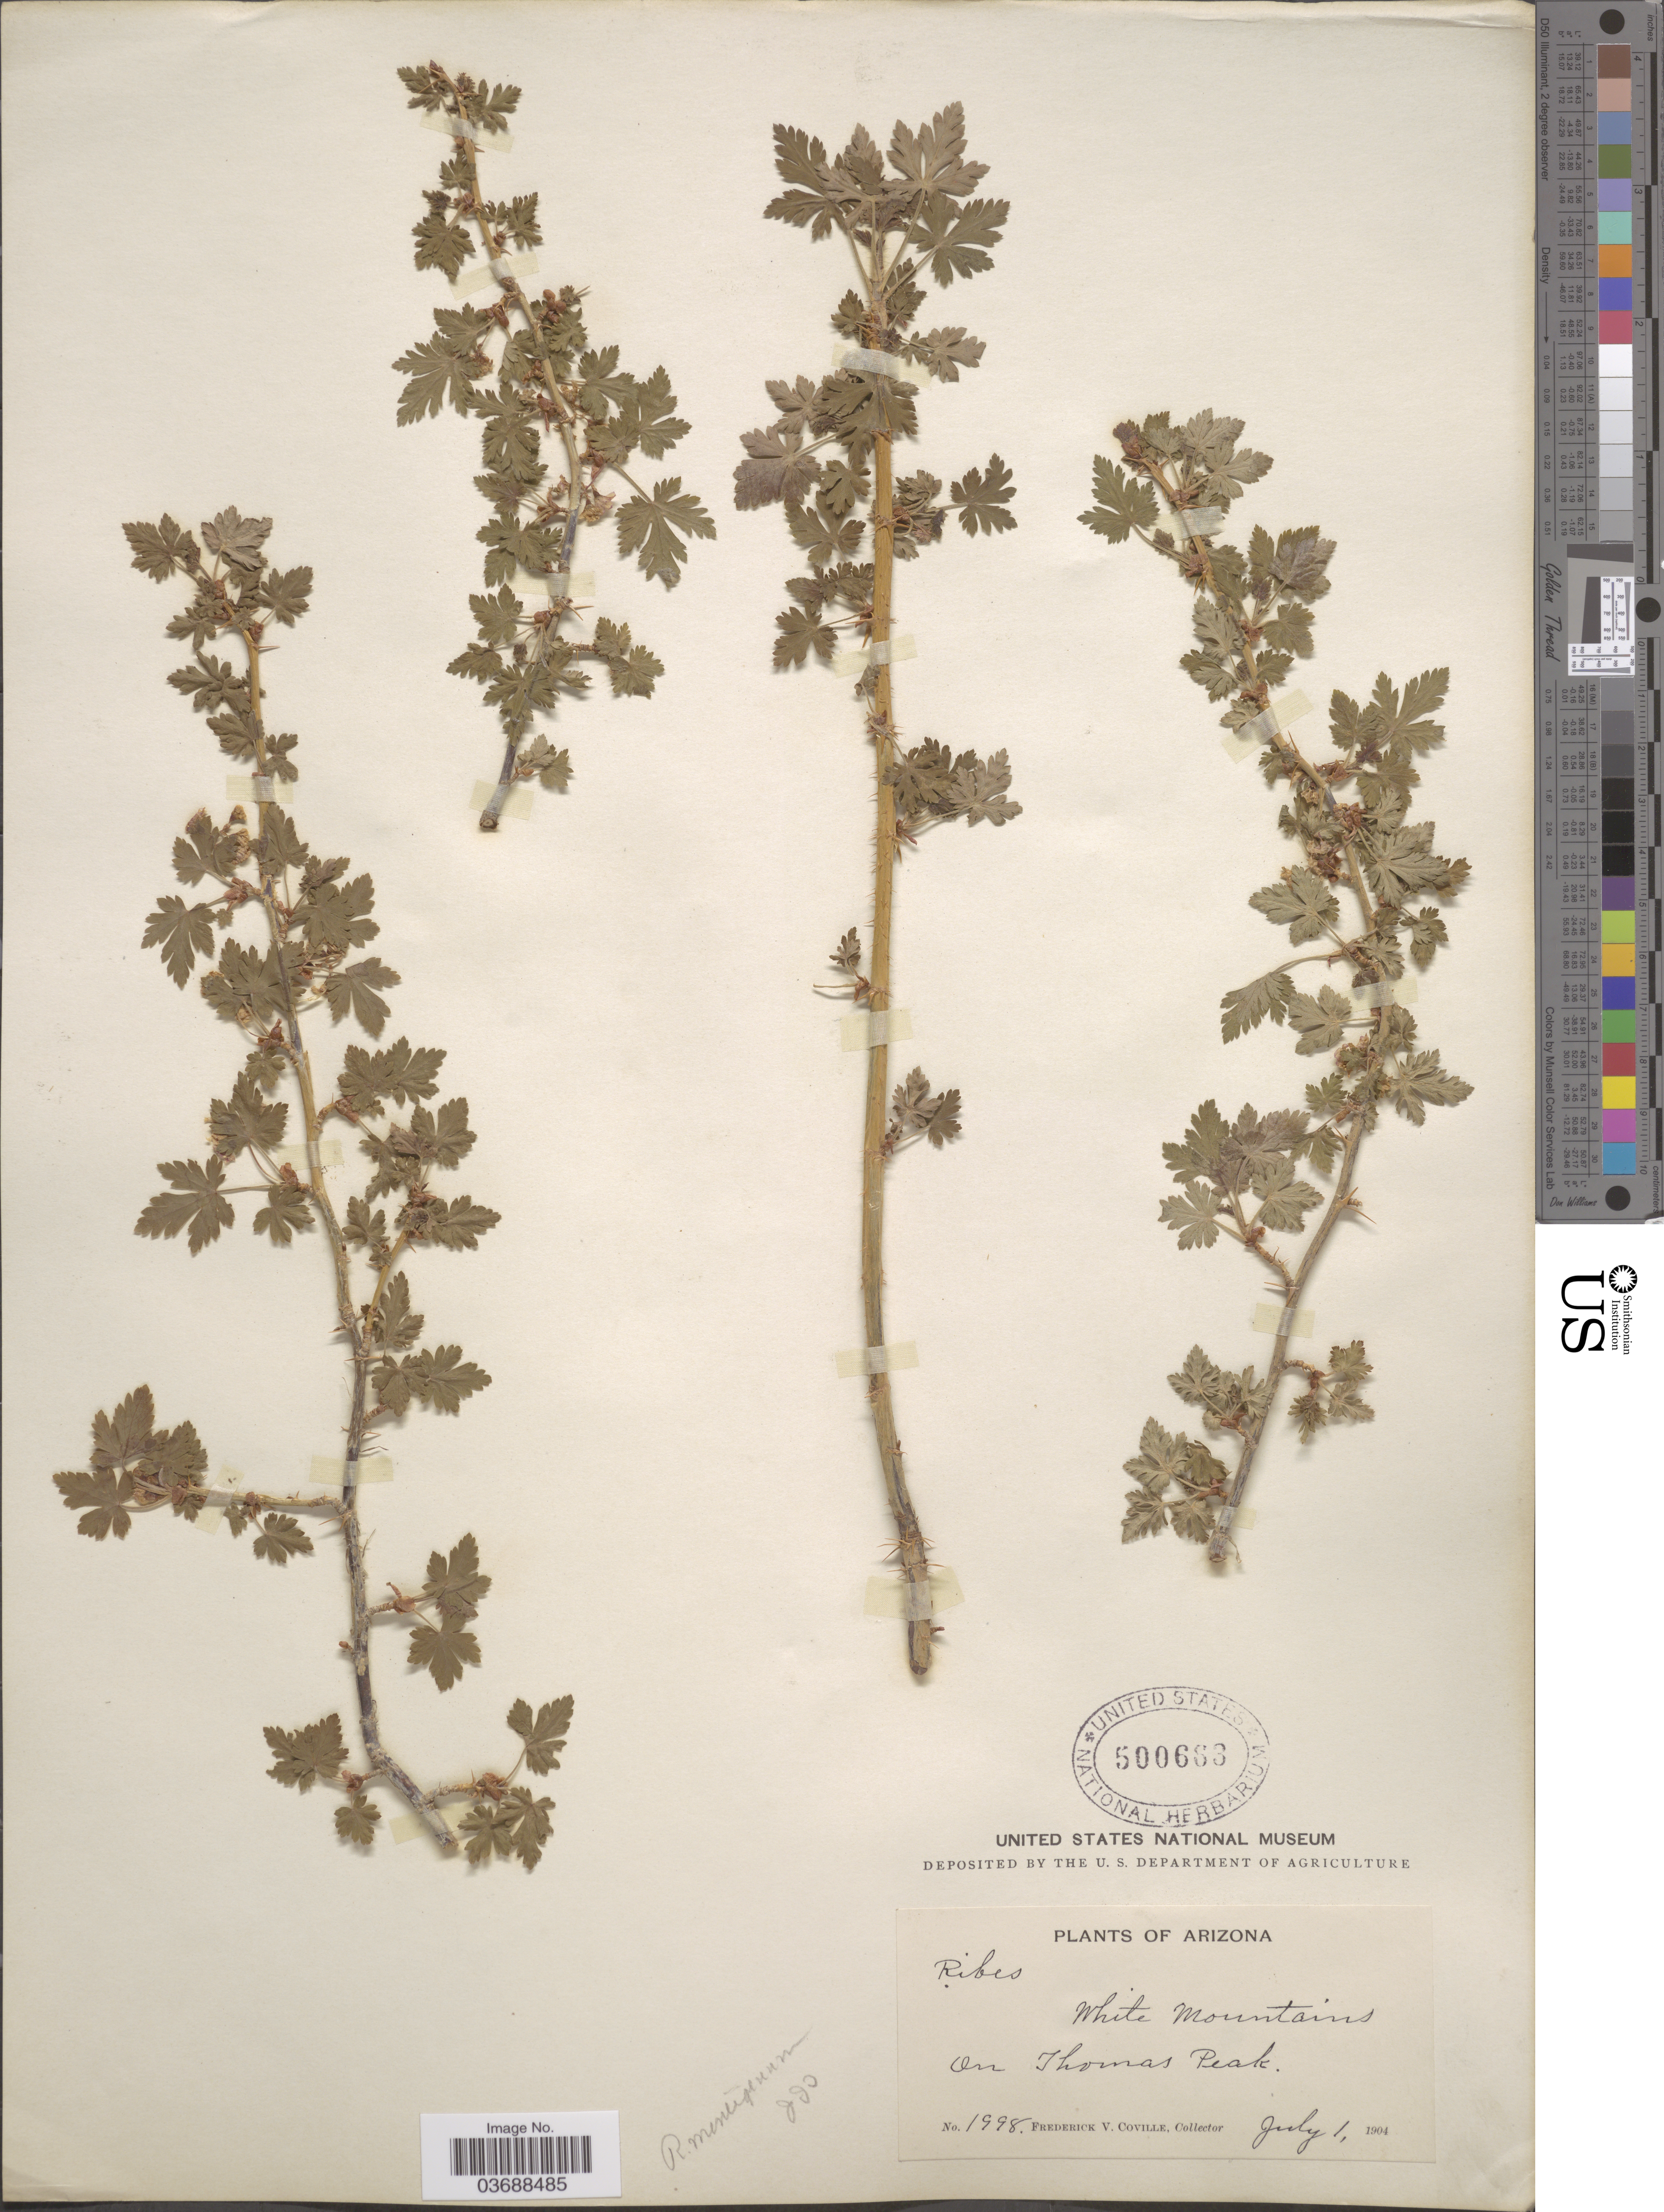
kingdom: Plantae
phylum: Tracheophyta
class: Magnoliopsida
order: Saxifragales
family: Grossulariaceae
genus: Ribes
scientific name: Ribes montigenum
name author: McClatchie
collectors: F. V. Coville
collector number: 1998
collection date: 1904-07-01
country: United States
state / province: Arizona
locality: White Mountains. On Thomas Peak.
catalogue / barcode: US 500663